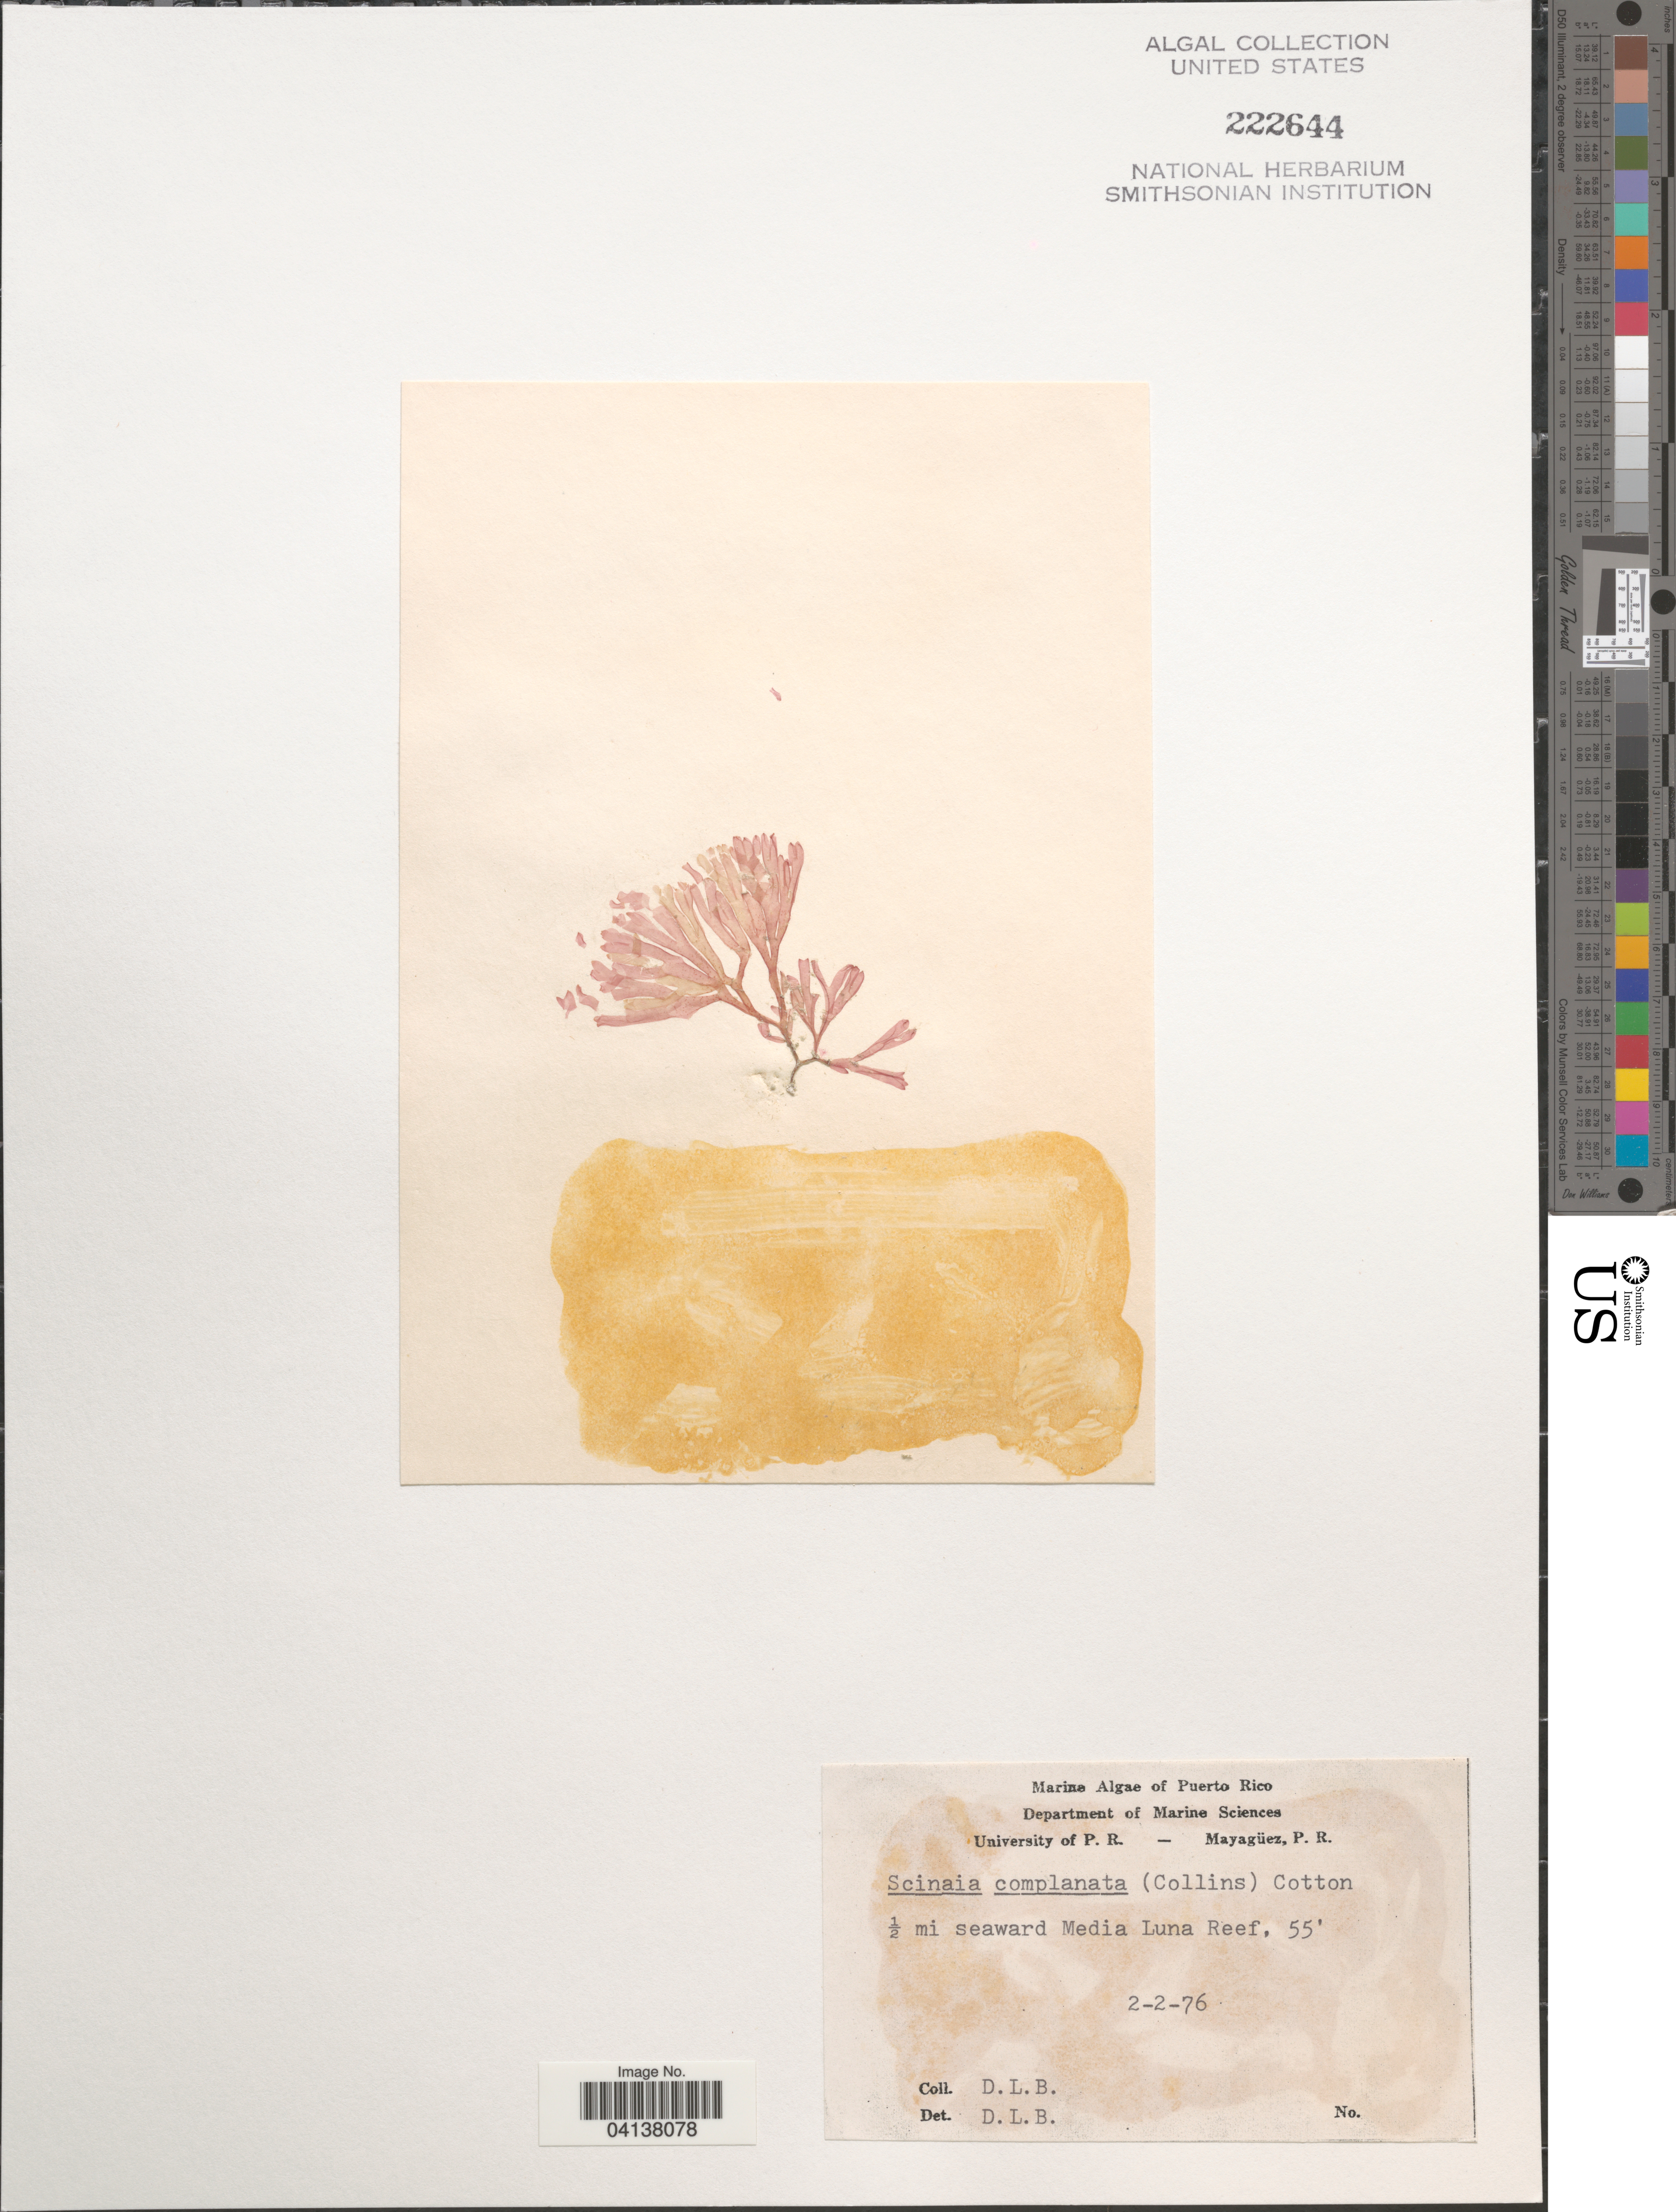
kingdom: Plantae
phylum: Rhodophyta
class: Florideophyceae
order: Nemaliales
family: Scinaiaceae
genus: Scinaia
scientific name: Scinaia complanata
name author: (Collins in Collins et al.) Cotton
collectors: D. L. B.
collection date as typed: Transcribed d/m/y: 2/2/76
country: Puerto Rico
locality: ½ mi seaward Media Luna Reef.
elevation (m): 17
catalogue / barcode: US 222644